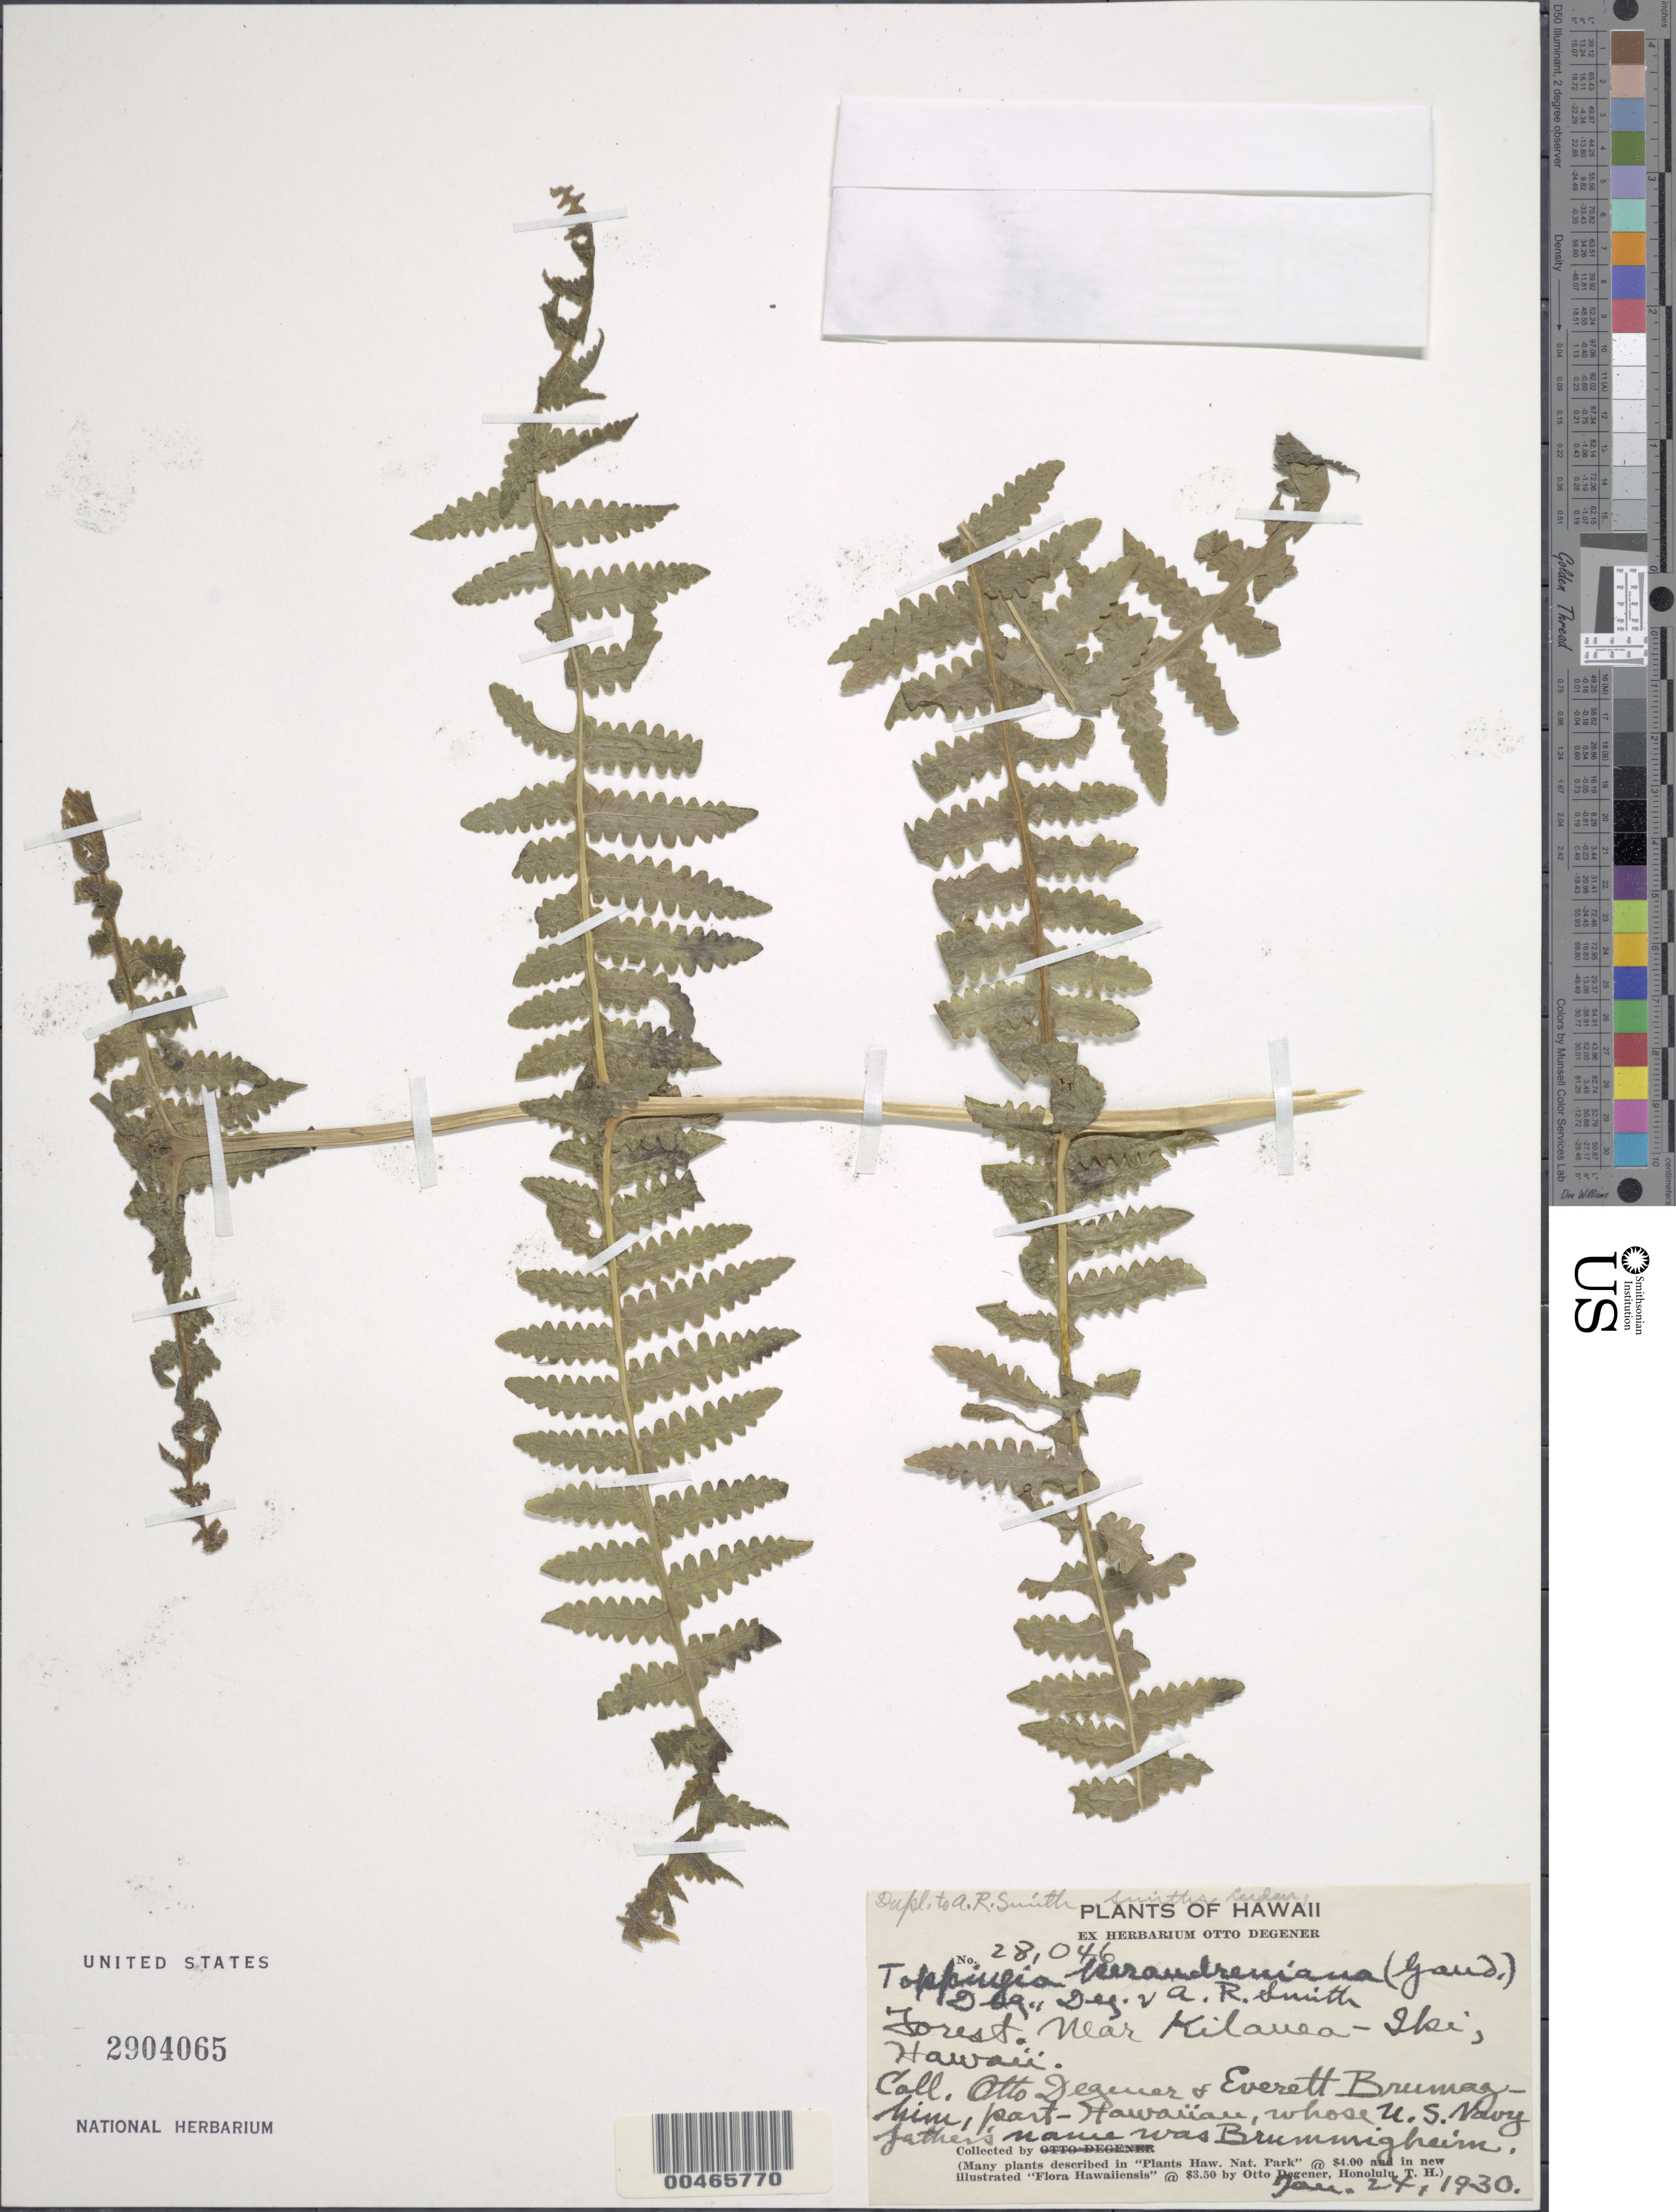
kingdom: Plantae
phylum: Tracheophyta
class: Polypodiopsida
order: Polypodiales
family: Thelypteridaceae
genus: Pseudophegopteris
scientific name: Pseudophegopteris keraudreniana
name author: (Gaudich.) Holttum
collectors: O. Degener & E. Brumaaghim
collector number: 28046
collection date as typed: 24 Jan 1930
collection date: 1930-01-24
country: United States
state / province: Hawaii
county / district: Hawaii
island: Hawaii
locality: Forest Near Kilauea-Iki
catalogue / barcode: US 2904065